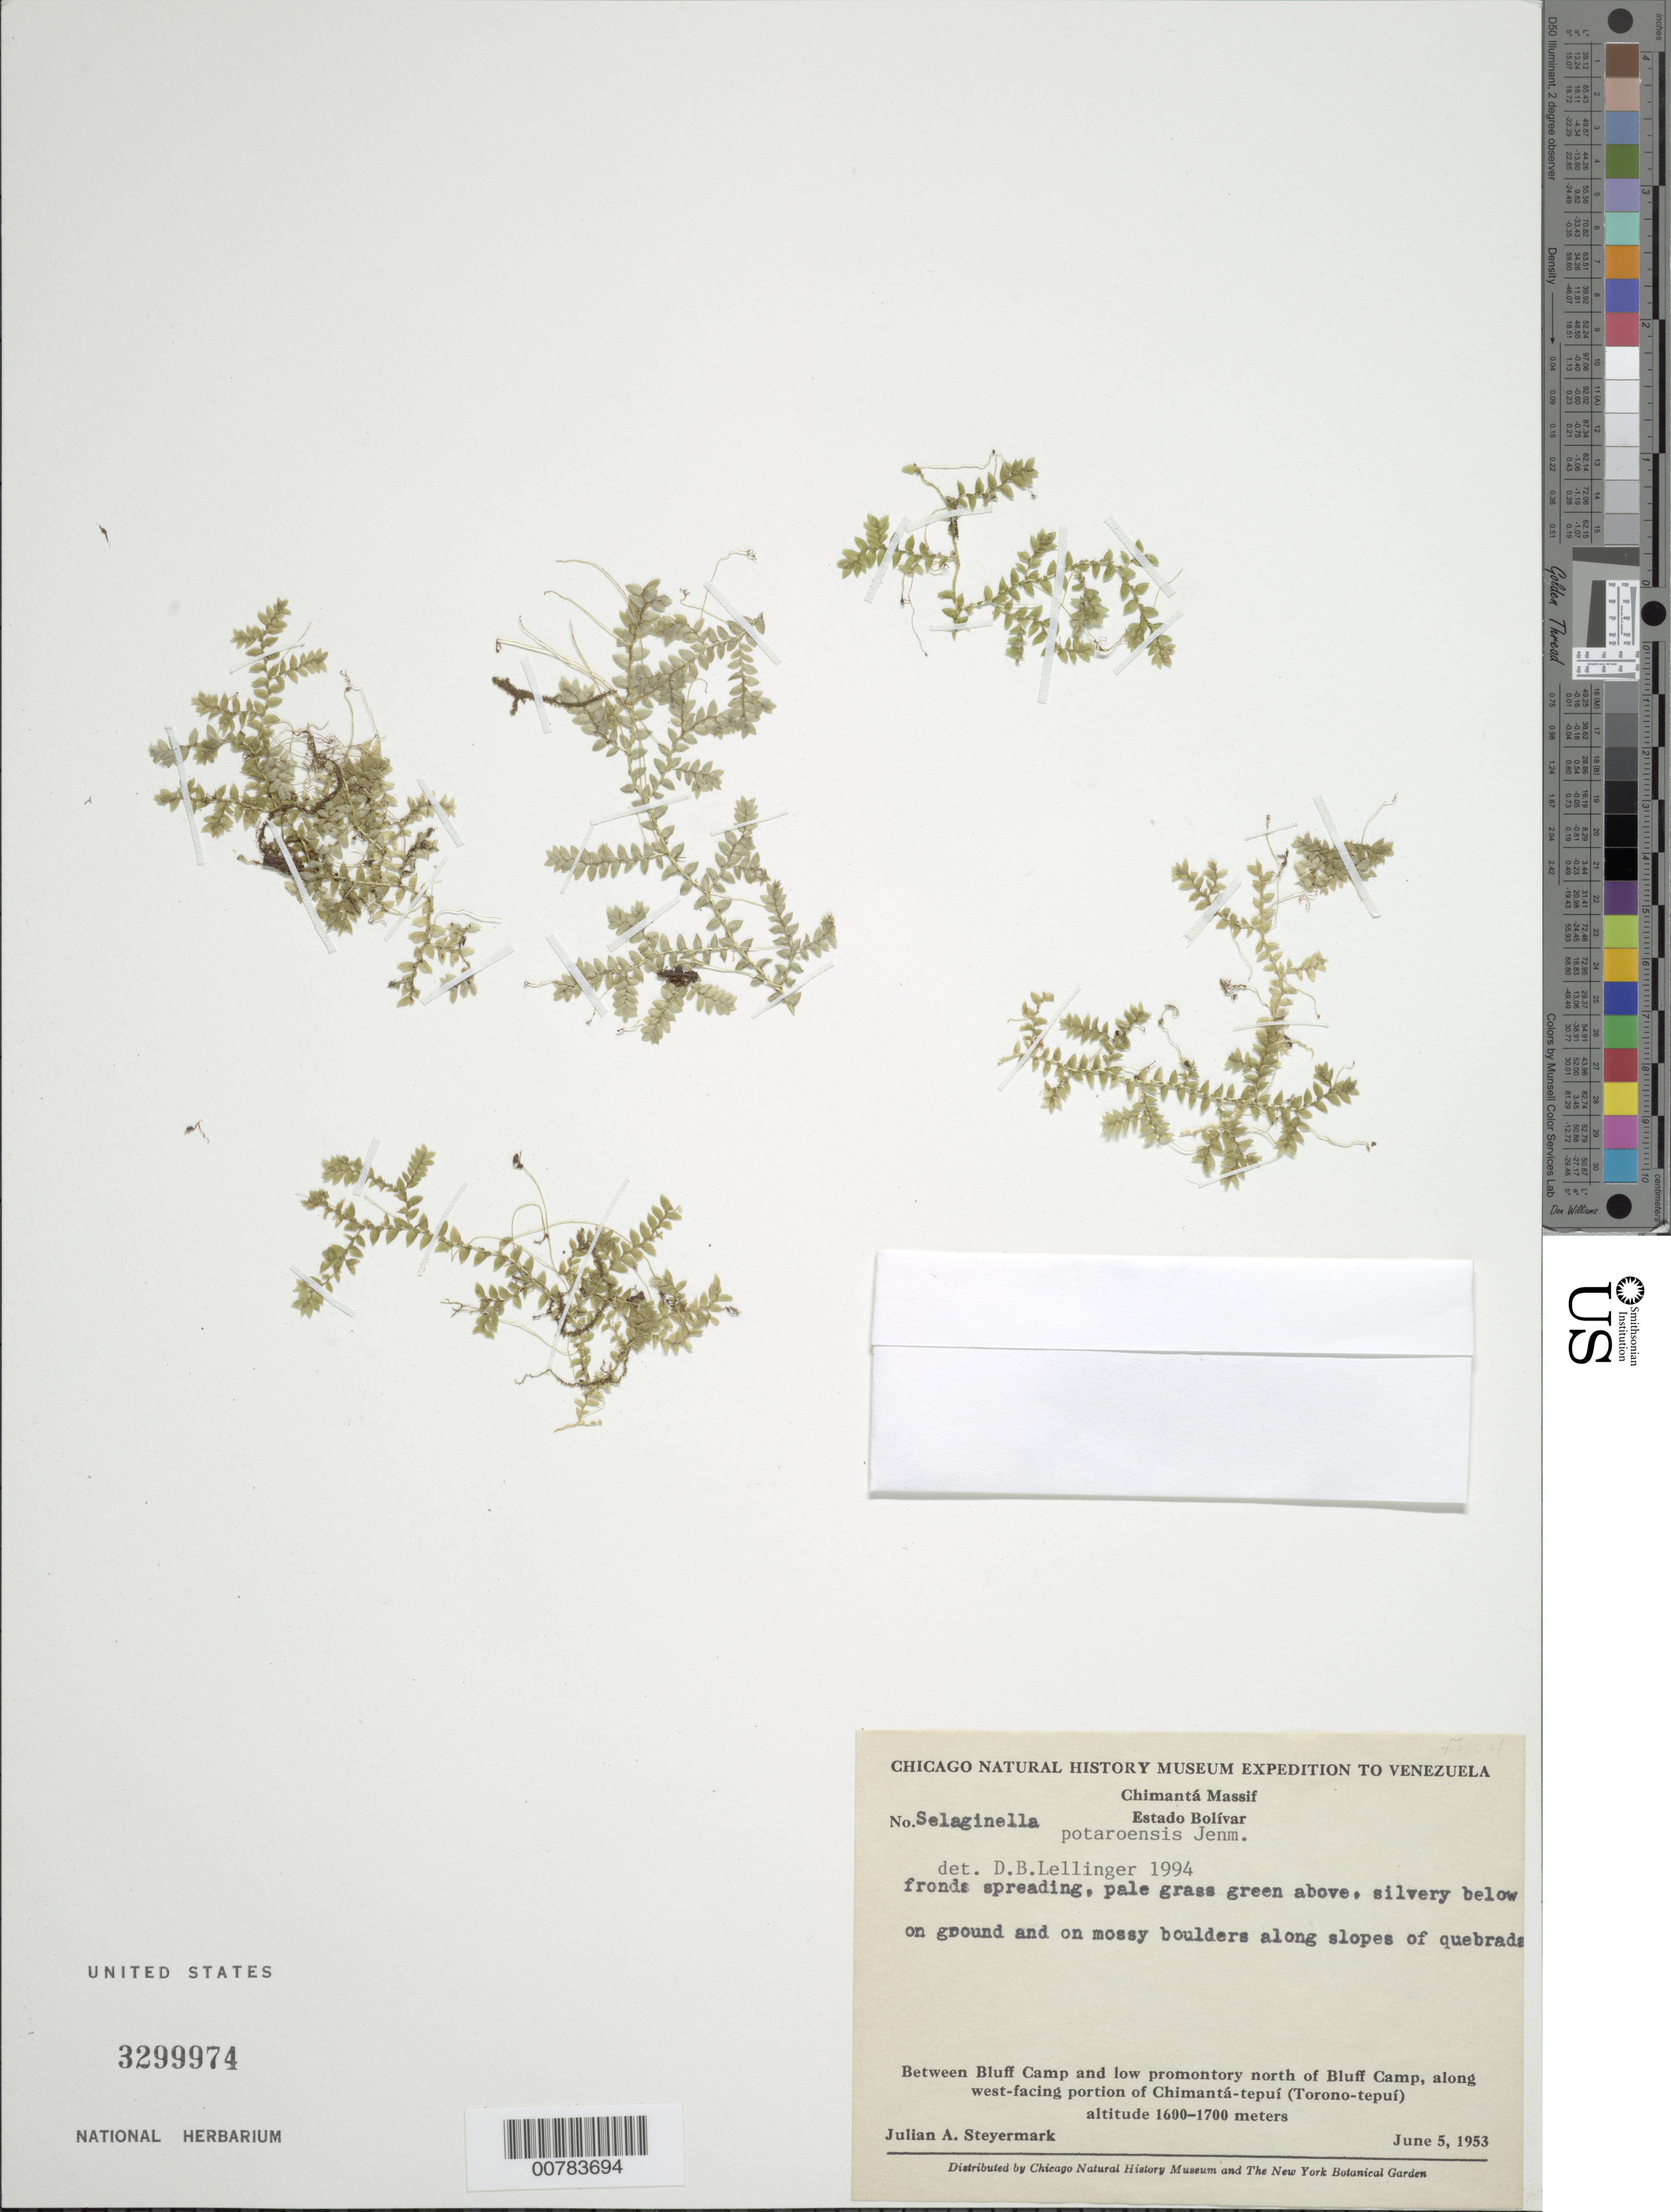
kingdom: Plantae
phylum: Tracheophyta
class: Lycopodiopsida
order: Selaginellales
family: Selaginellaceae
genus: Selaginella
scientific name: Selaginella potaroensis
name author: Jenman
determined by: Lellinger, David B., (BOT), Smithsonian Institution - National Museum of Natural History (UNITED STATES)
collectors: J. Steyermark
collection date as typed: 5-Jun-53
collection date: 1953-06-05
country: Venezuela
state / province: Bolívar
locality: Chimantá-tepuí (Torono-tepuí), W-facing portion between Bluff Camp and low promontory N of Bluff Camp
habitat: Slopes of quebrada, on mossy boulders along slopes of quebrada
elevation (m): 1600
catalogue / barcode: US 3299974